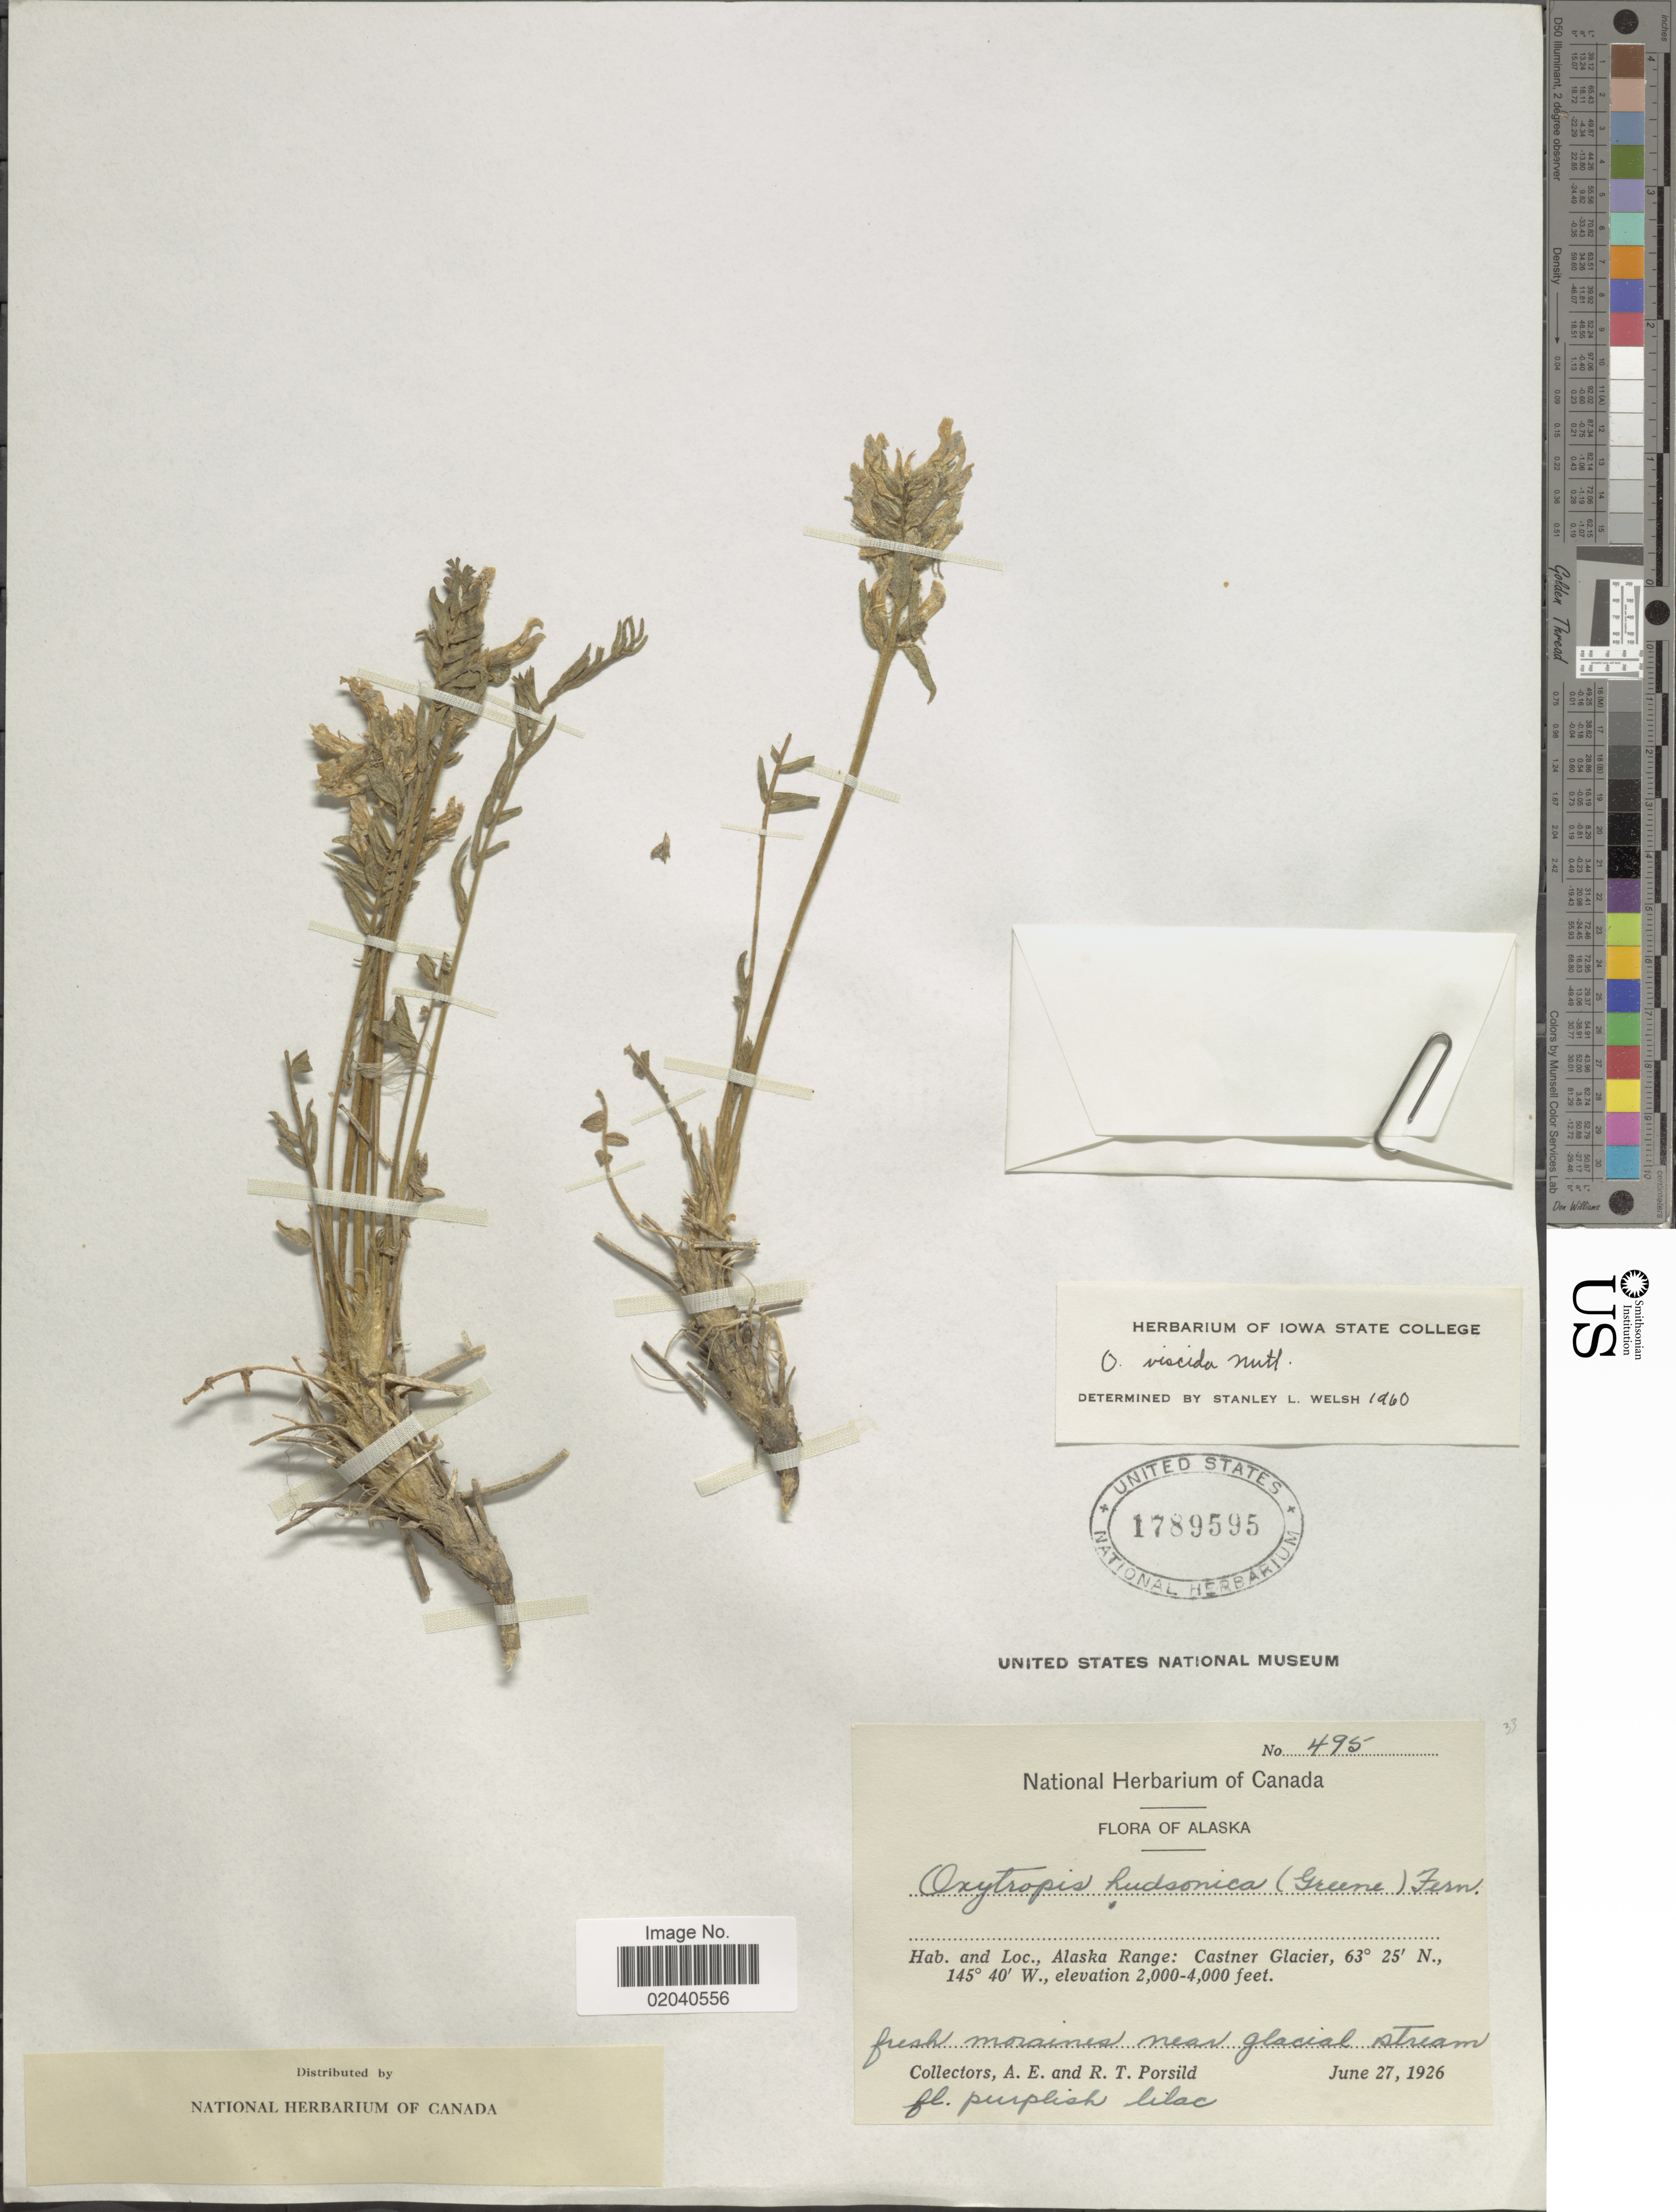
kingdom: Plantae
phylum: Tracheophyta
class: Magnoliopsida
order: Fabales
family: Fabaceae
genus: Oxytropis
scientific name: Oxytropis viscida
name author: Nutt.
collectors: A. E. Porsild & R. T. Porsild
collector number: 495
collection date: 1926-06-27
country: United States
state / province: Alaska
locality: Alaska Range: Castner Glacier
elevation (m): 610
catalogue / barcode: US 1789595